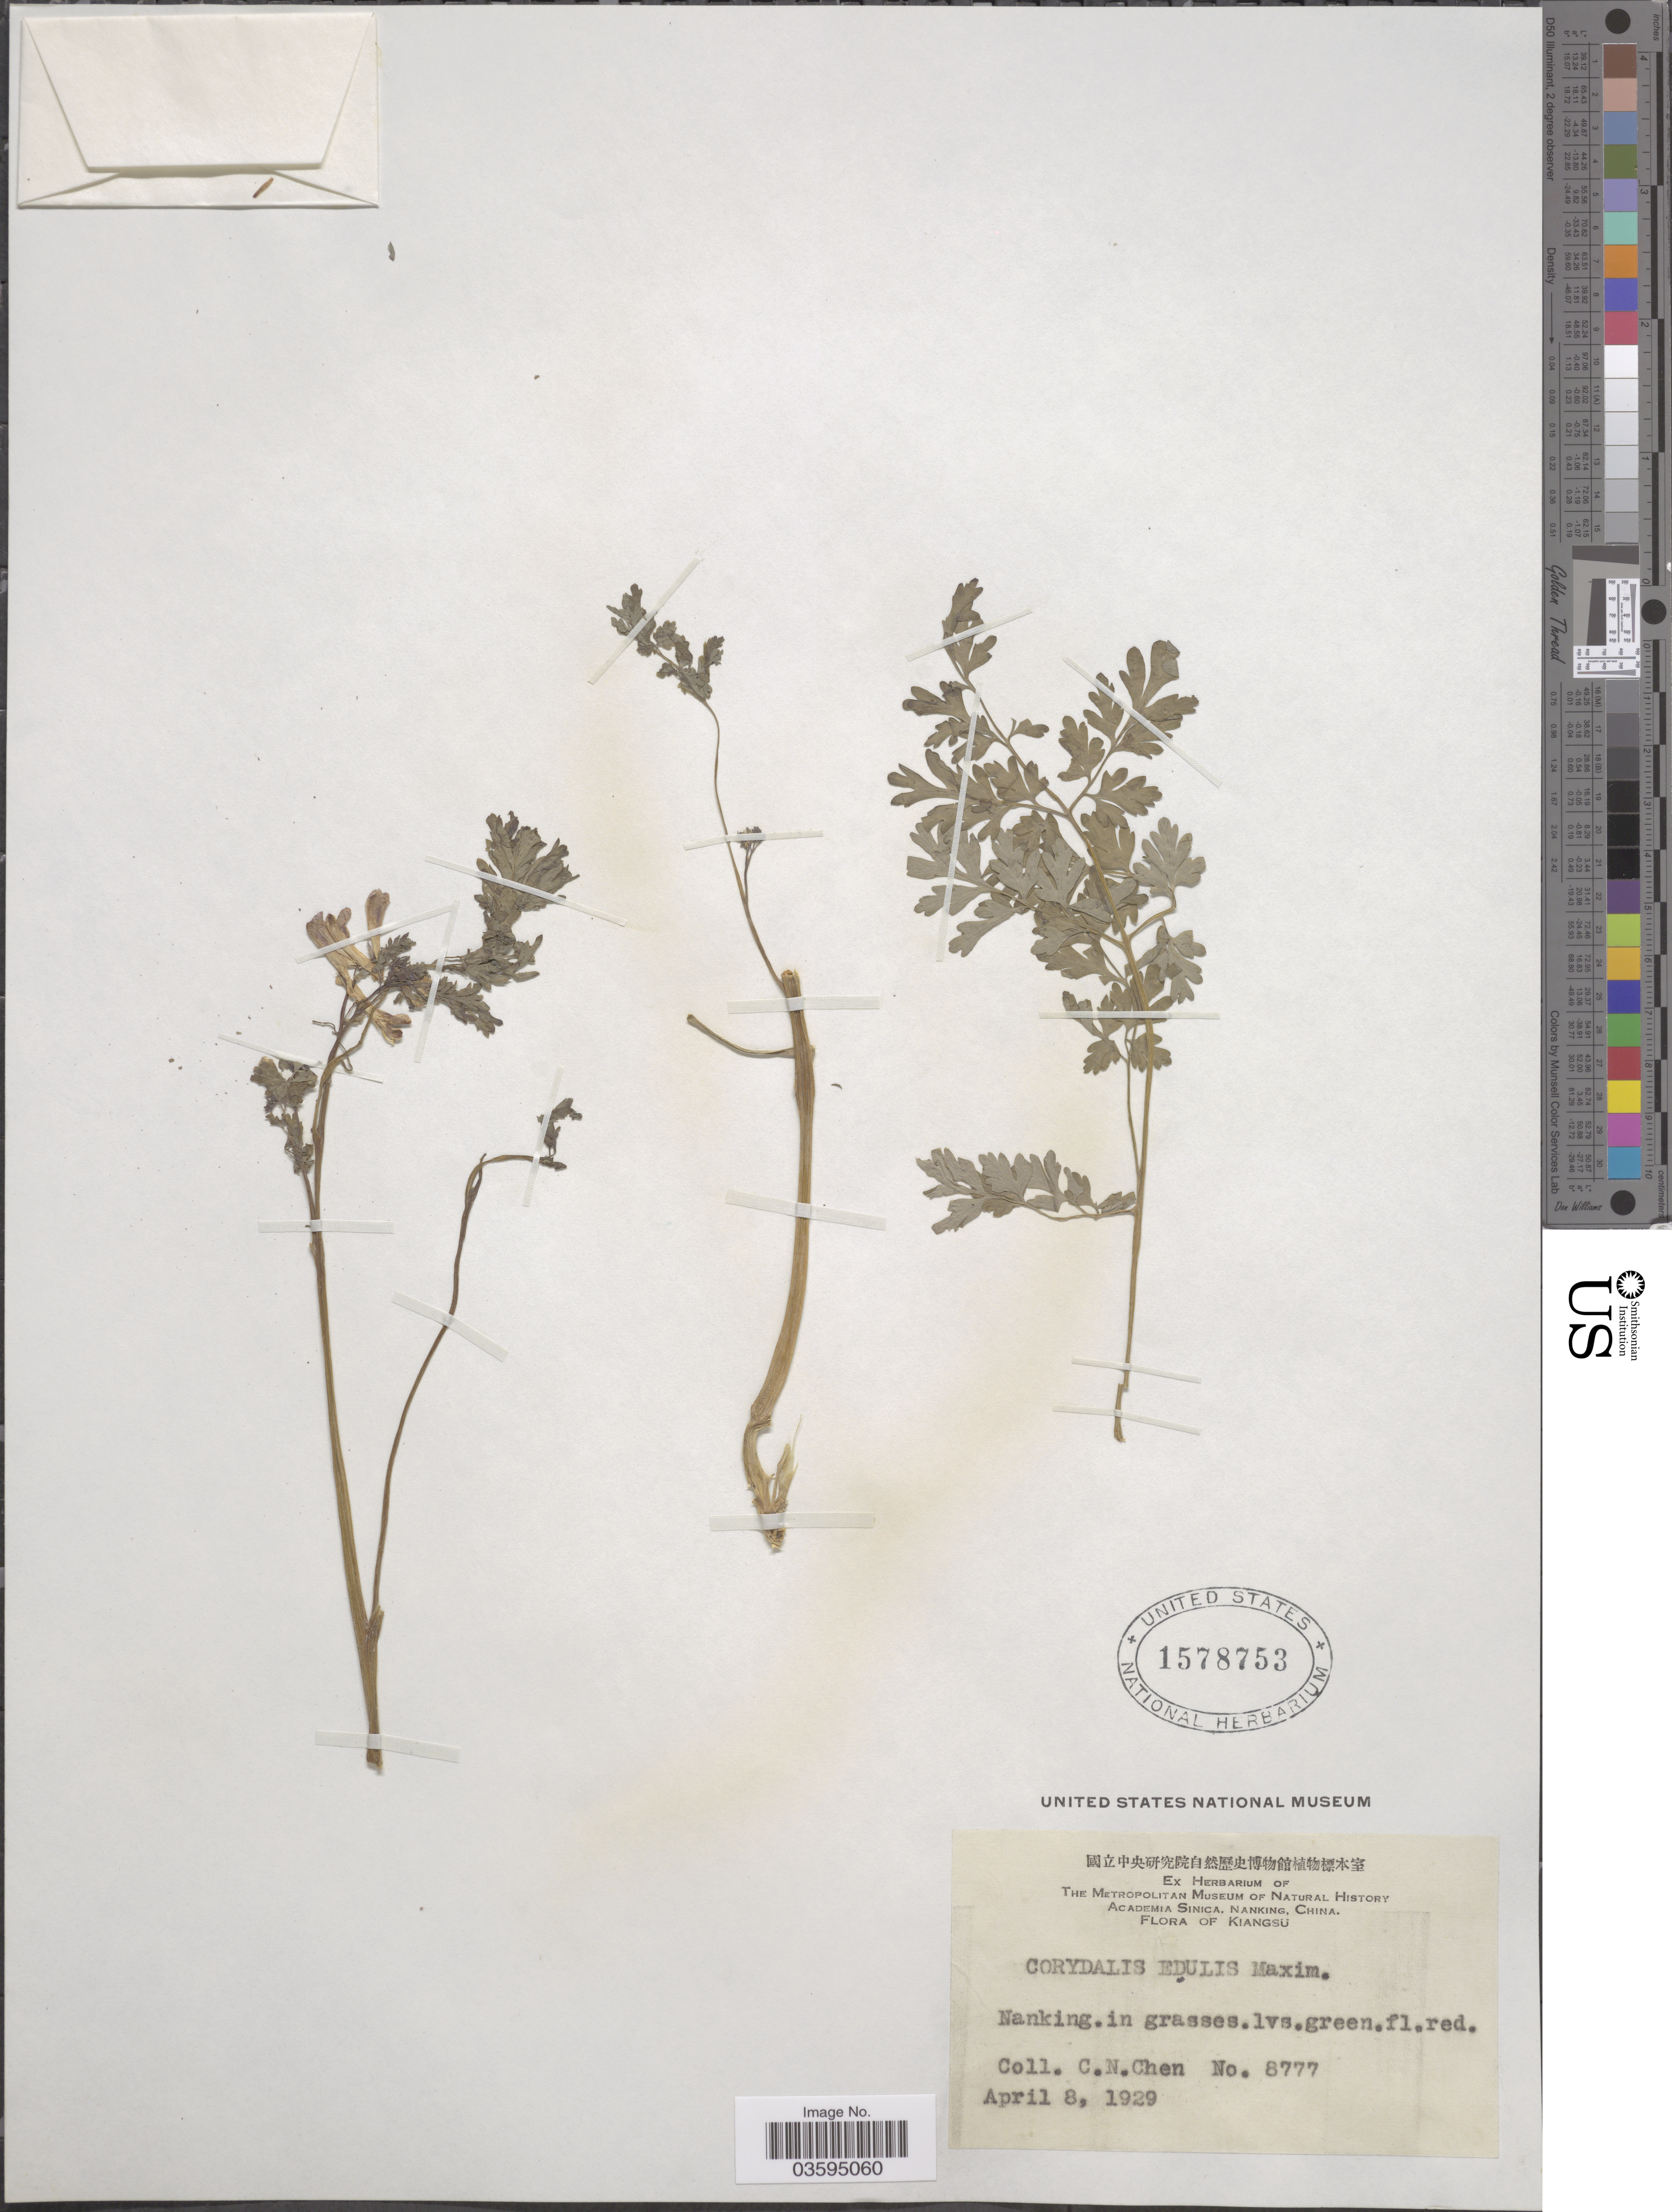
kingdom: Plantae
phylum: Tracheophyta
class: Magnoliopsida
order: Ranunculales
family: Papaveraceae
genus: Corydalis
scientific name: Corydalis edulis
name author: Maxim.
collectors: C. Chen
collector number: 8777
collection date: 1929-04-08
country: China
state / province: Jiangsu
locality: Kiangsu. Nanking.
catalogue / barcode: US 1578753